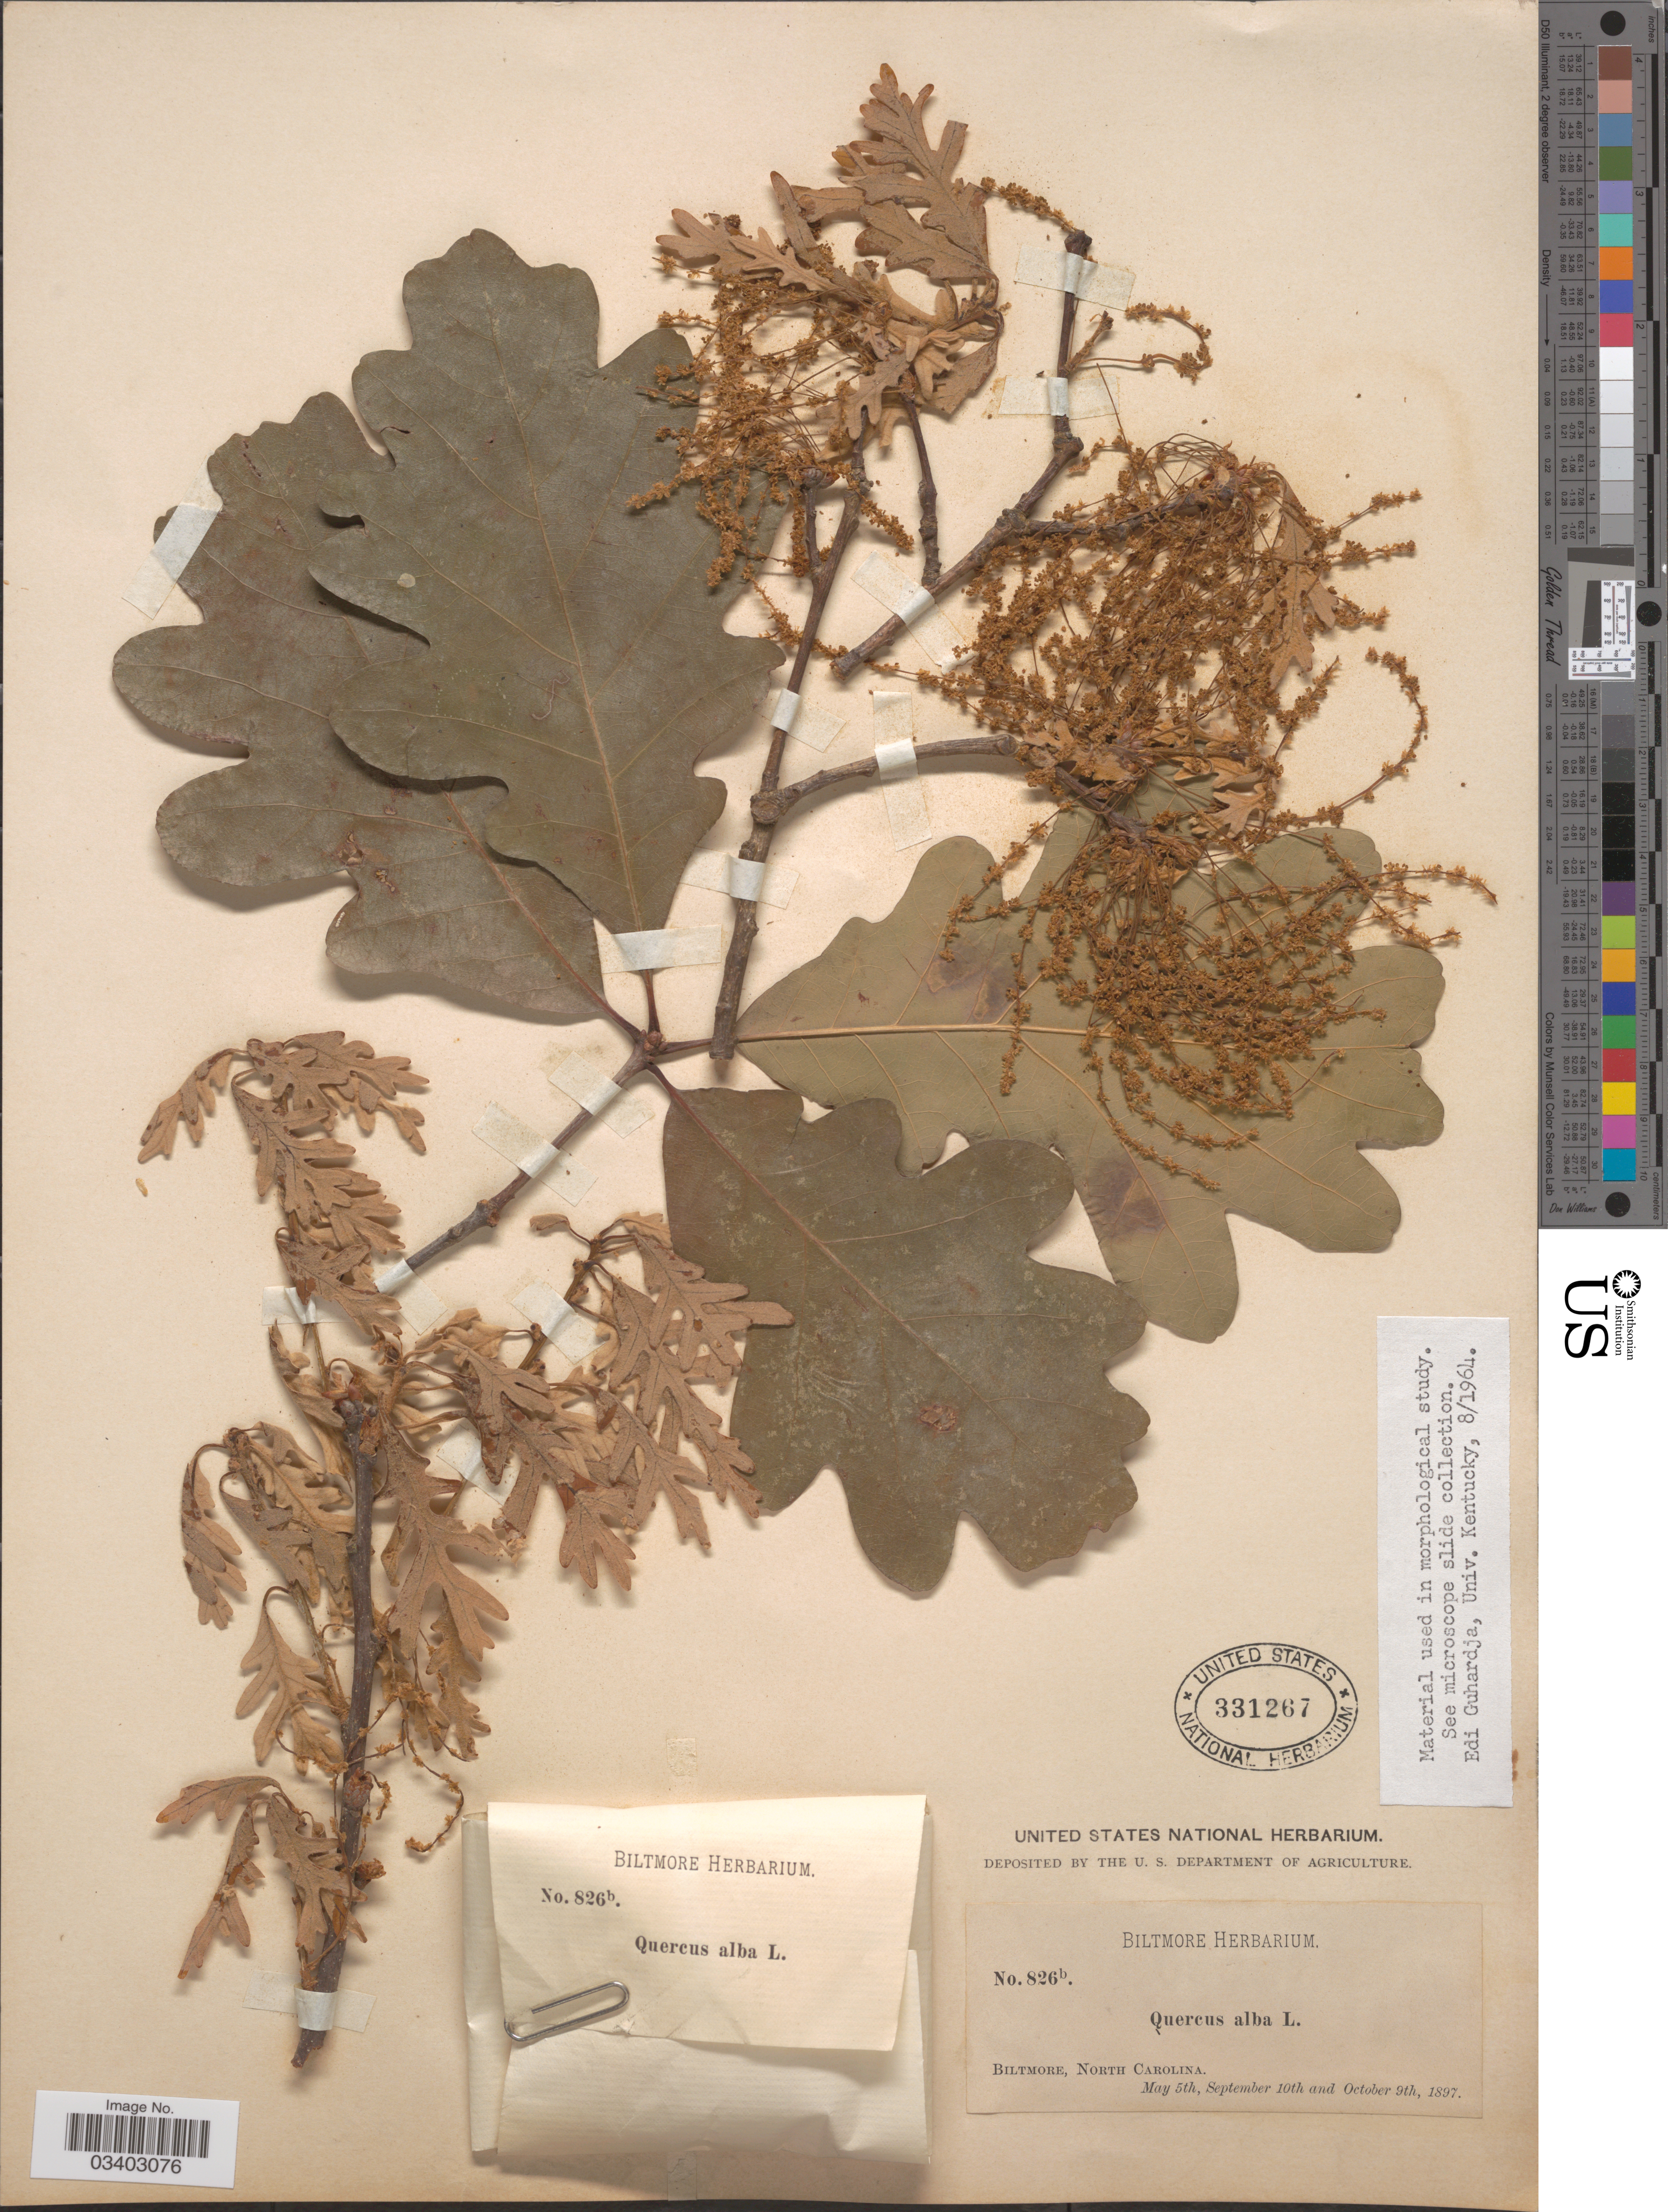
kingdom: Plantae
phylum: Tracheophyta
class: Magnoliopsida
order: Fagales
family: Fagaceae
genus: Quercus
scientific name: Quercus alba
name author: L.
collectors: ex herb. Biltmore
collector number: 826b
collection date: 1897-05-05/1897-10-09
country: United States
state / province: North Carolina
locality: Biltmore.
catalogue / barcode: US 331267